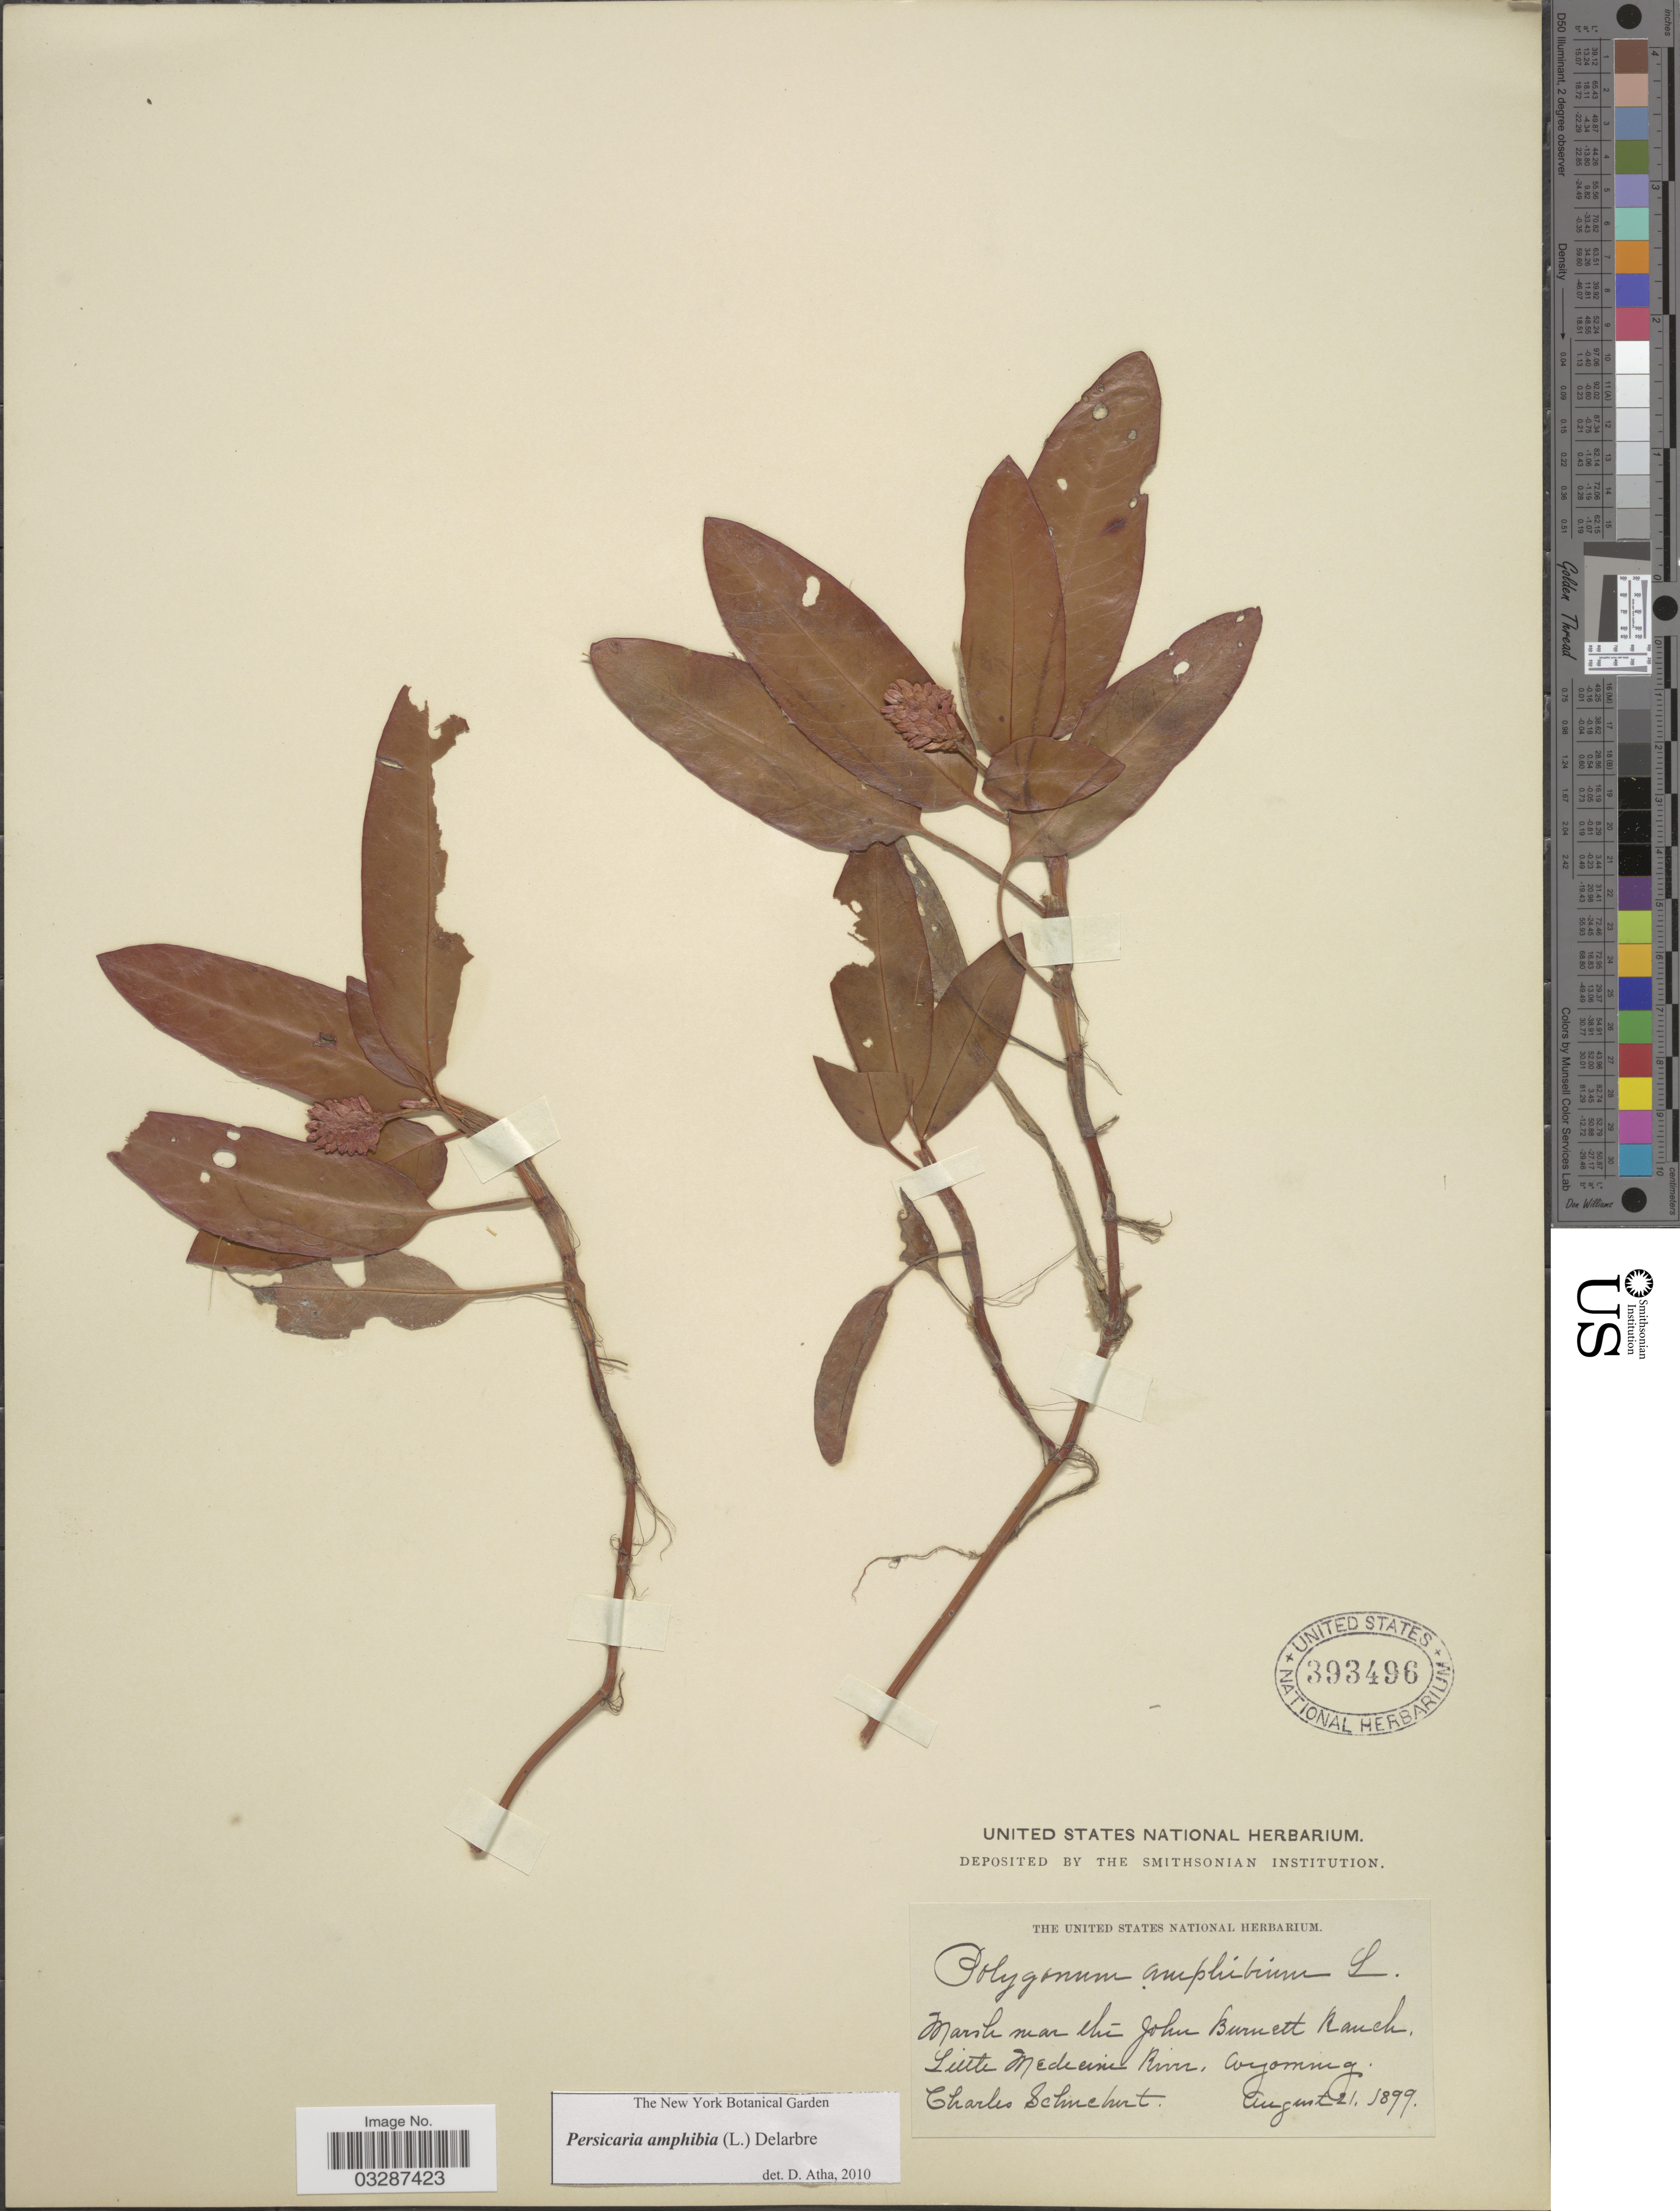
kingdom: Plantae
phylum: Tracheophyta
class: Magnoliopsida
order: Caryophyllales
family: Polygonaceae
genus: Persicaria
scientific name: Persicaria amphibia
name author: (L.) Delarbre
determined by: Atha, D. E.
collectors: C. Schuchert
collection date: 1899-08-21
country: United States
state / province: Wyoming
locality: Marsh near the John Burnett Ranch, Little Medicine River.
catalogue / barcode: US 393496